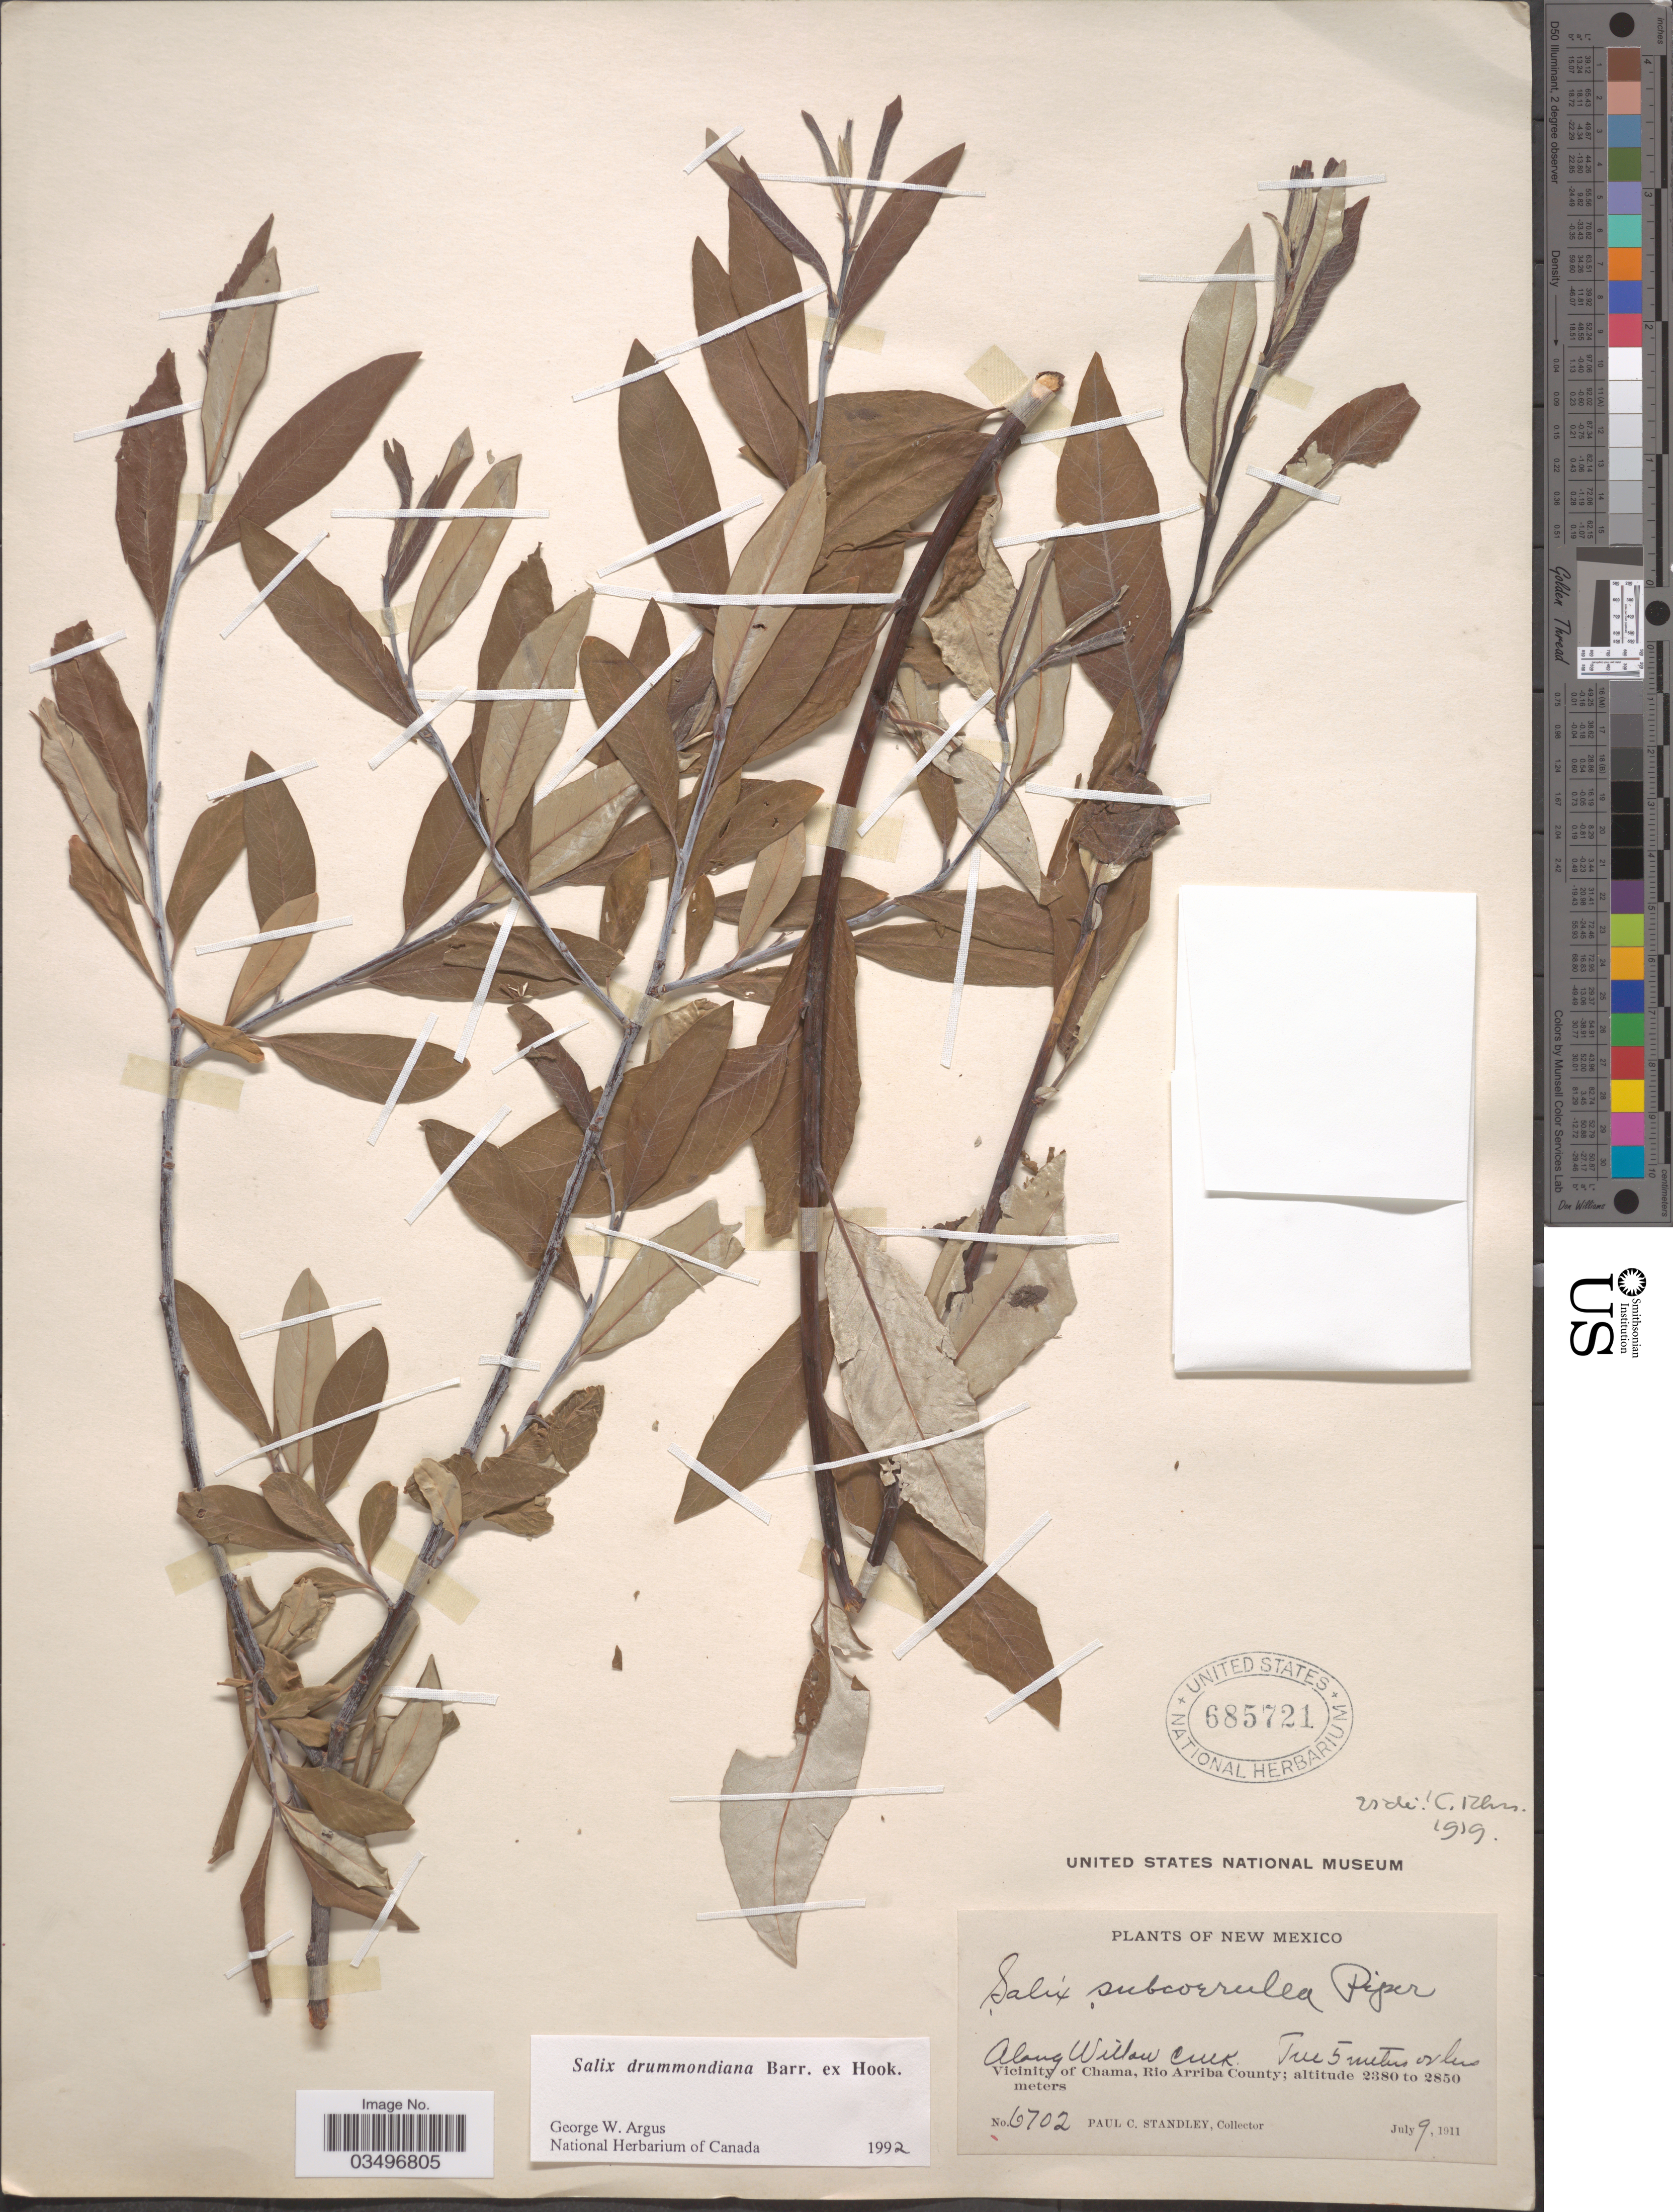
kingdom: Plantae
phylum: Tracheophyta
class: Magnoliopsida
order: Malpighiales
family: Salicaceae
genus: Salix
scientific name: Salix drummondiana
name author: Barratt ex Hook.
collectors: P. C. Standley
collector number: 6702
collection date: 1911-07-09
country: United States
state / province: New Mexico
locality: Along Willow Creek. Vicinity of Chama, Rio Arriba County.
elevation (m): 2380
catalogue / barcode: US 685721